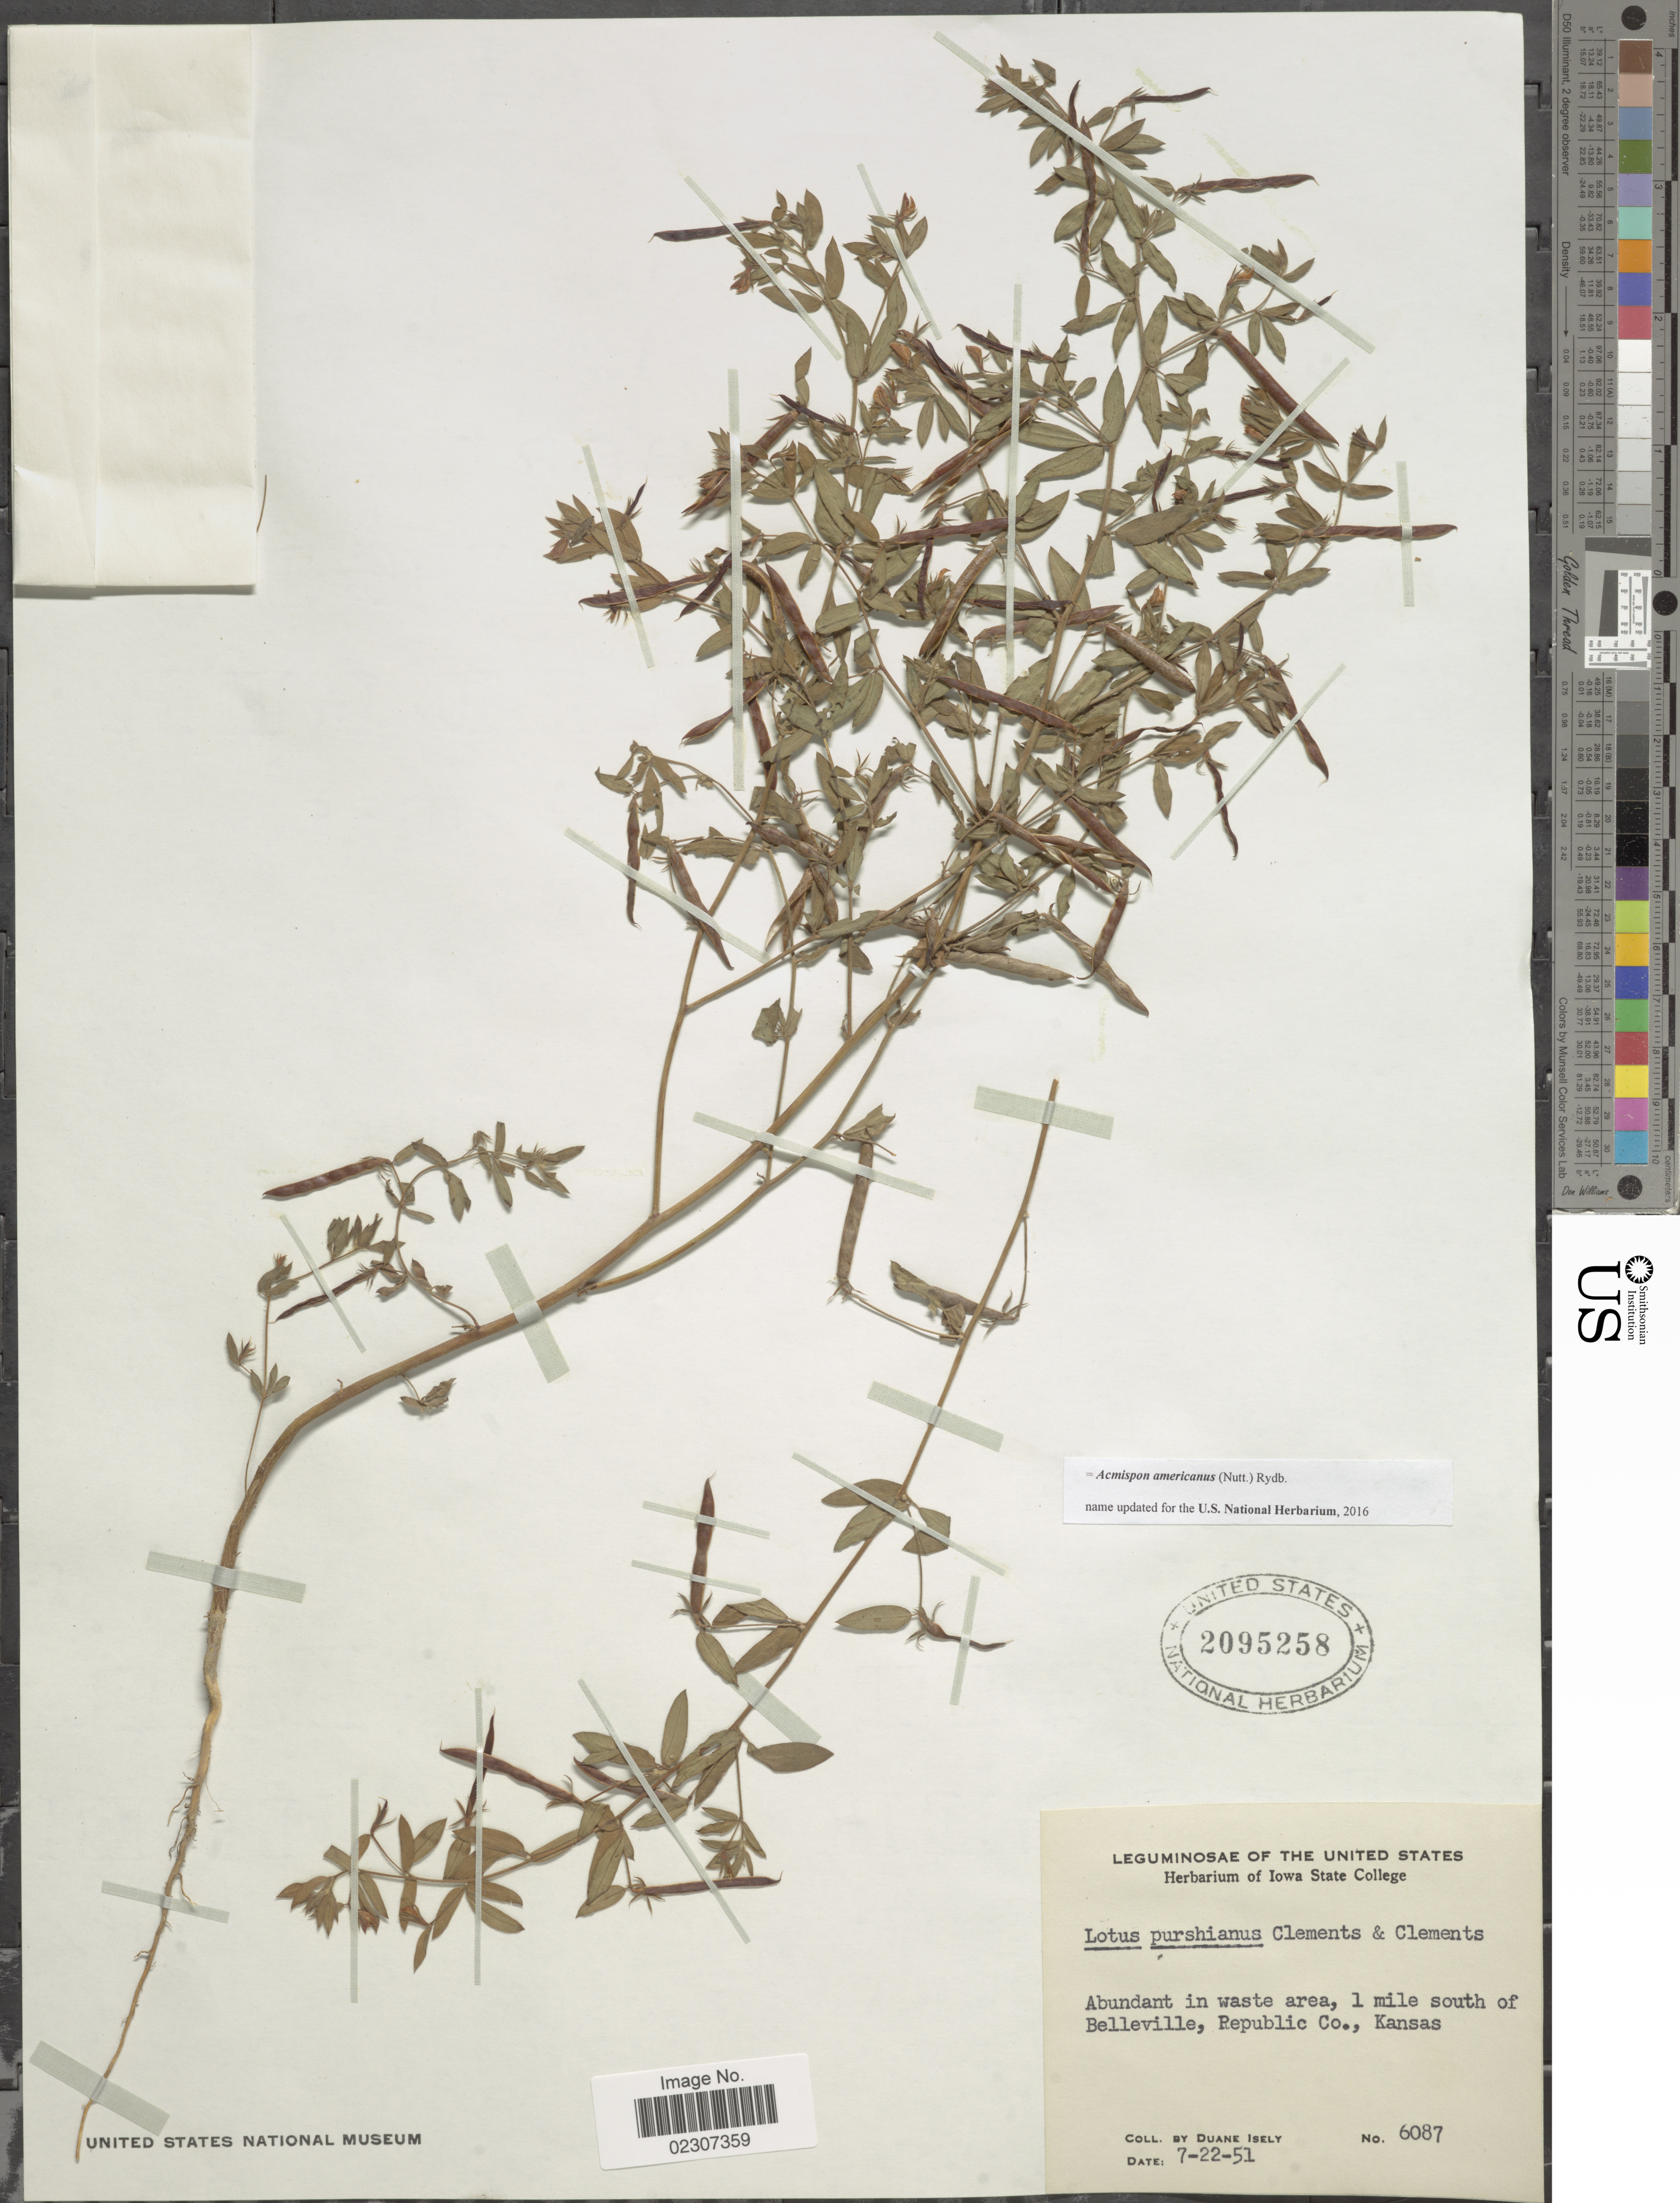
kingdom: Plantae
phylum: Tracheophyta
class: Magnoliopsida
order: Fabales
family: Fabaceae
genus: Acmispon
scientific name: Acmispon americanus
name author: (Nutt.) Rydb.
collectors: D. Isely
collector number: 6087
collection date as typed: Transcribed d/m/y: 22/7/51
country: United States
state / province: Kansas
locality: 1 miles south of Belleville, Republic Co., Kansas.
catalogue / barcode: US 2095258